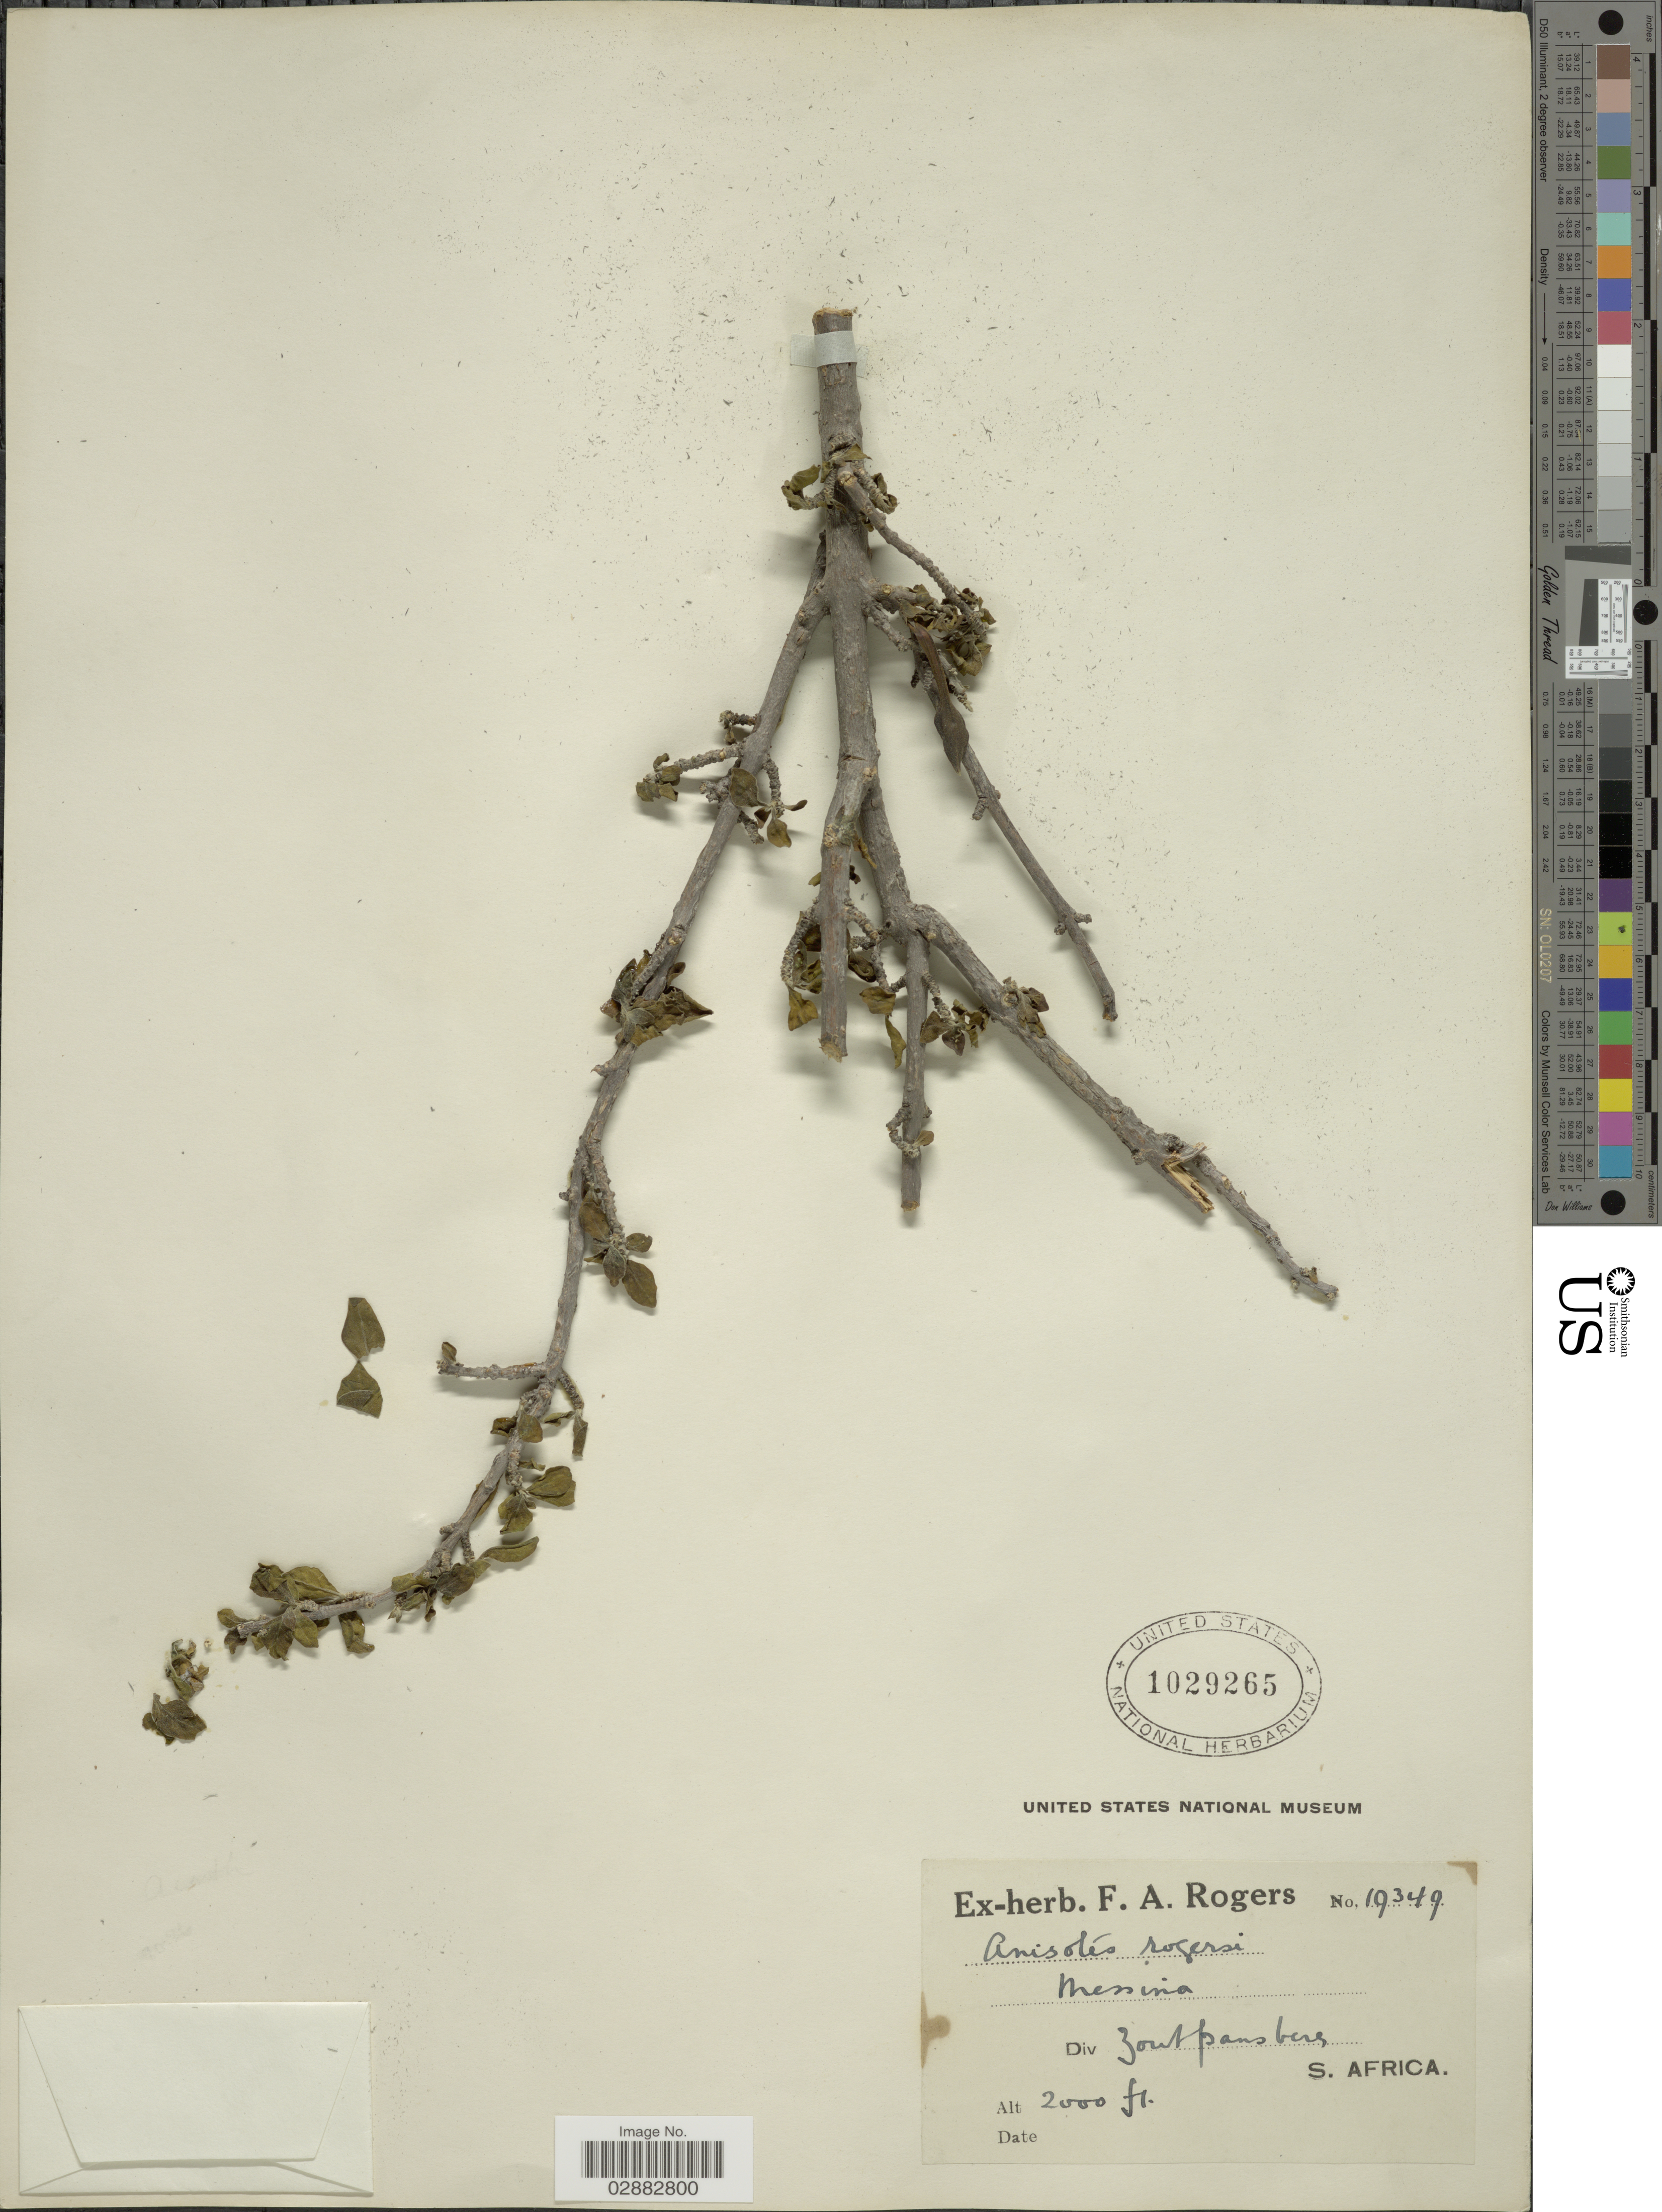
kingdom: Plantae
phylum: Tracheophyta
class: Magnoliopsida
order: Lamiales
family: Acanthaceae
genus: Anisotes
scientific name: Anisotes rogersii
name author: S. Moore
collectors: ex herb. F. A. Rogers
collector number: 19349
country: South Africa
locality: Div. Zoutpansberg. S. Africa.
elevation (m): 610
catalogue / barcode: US 1029265